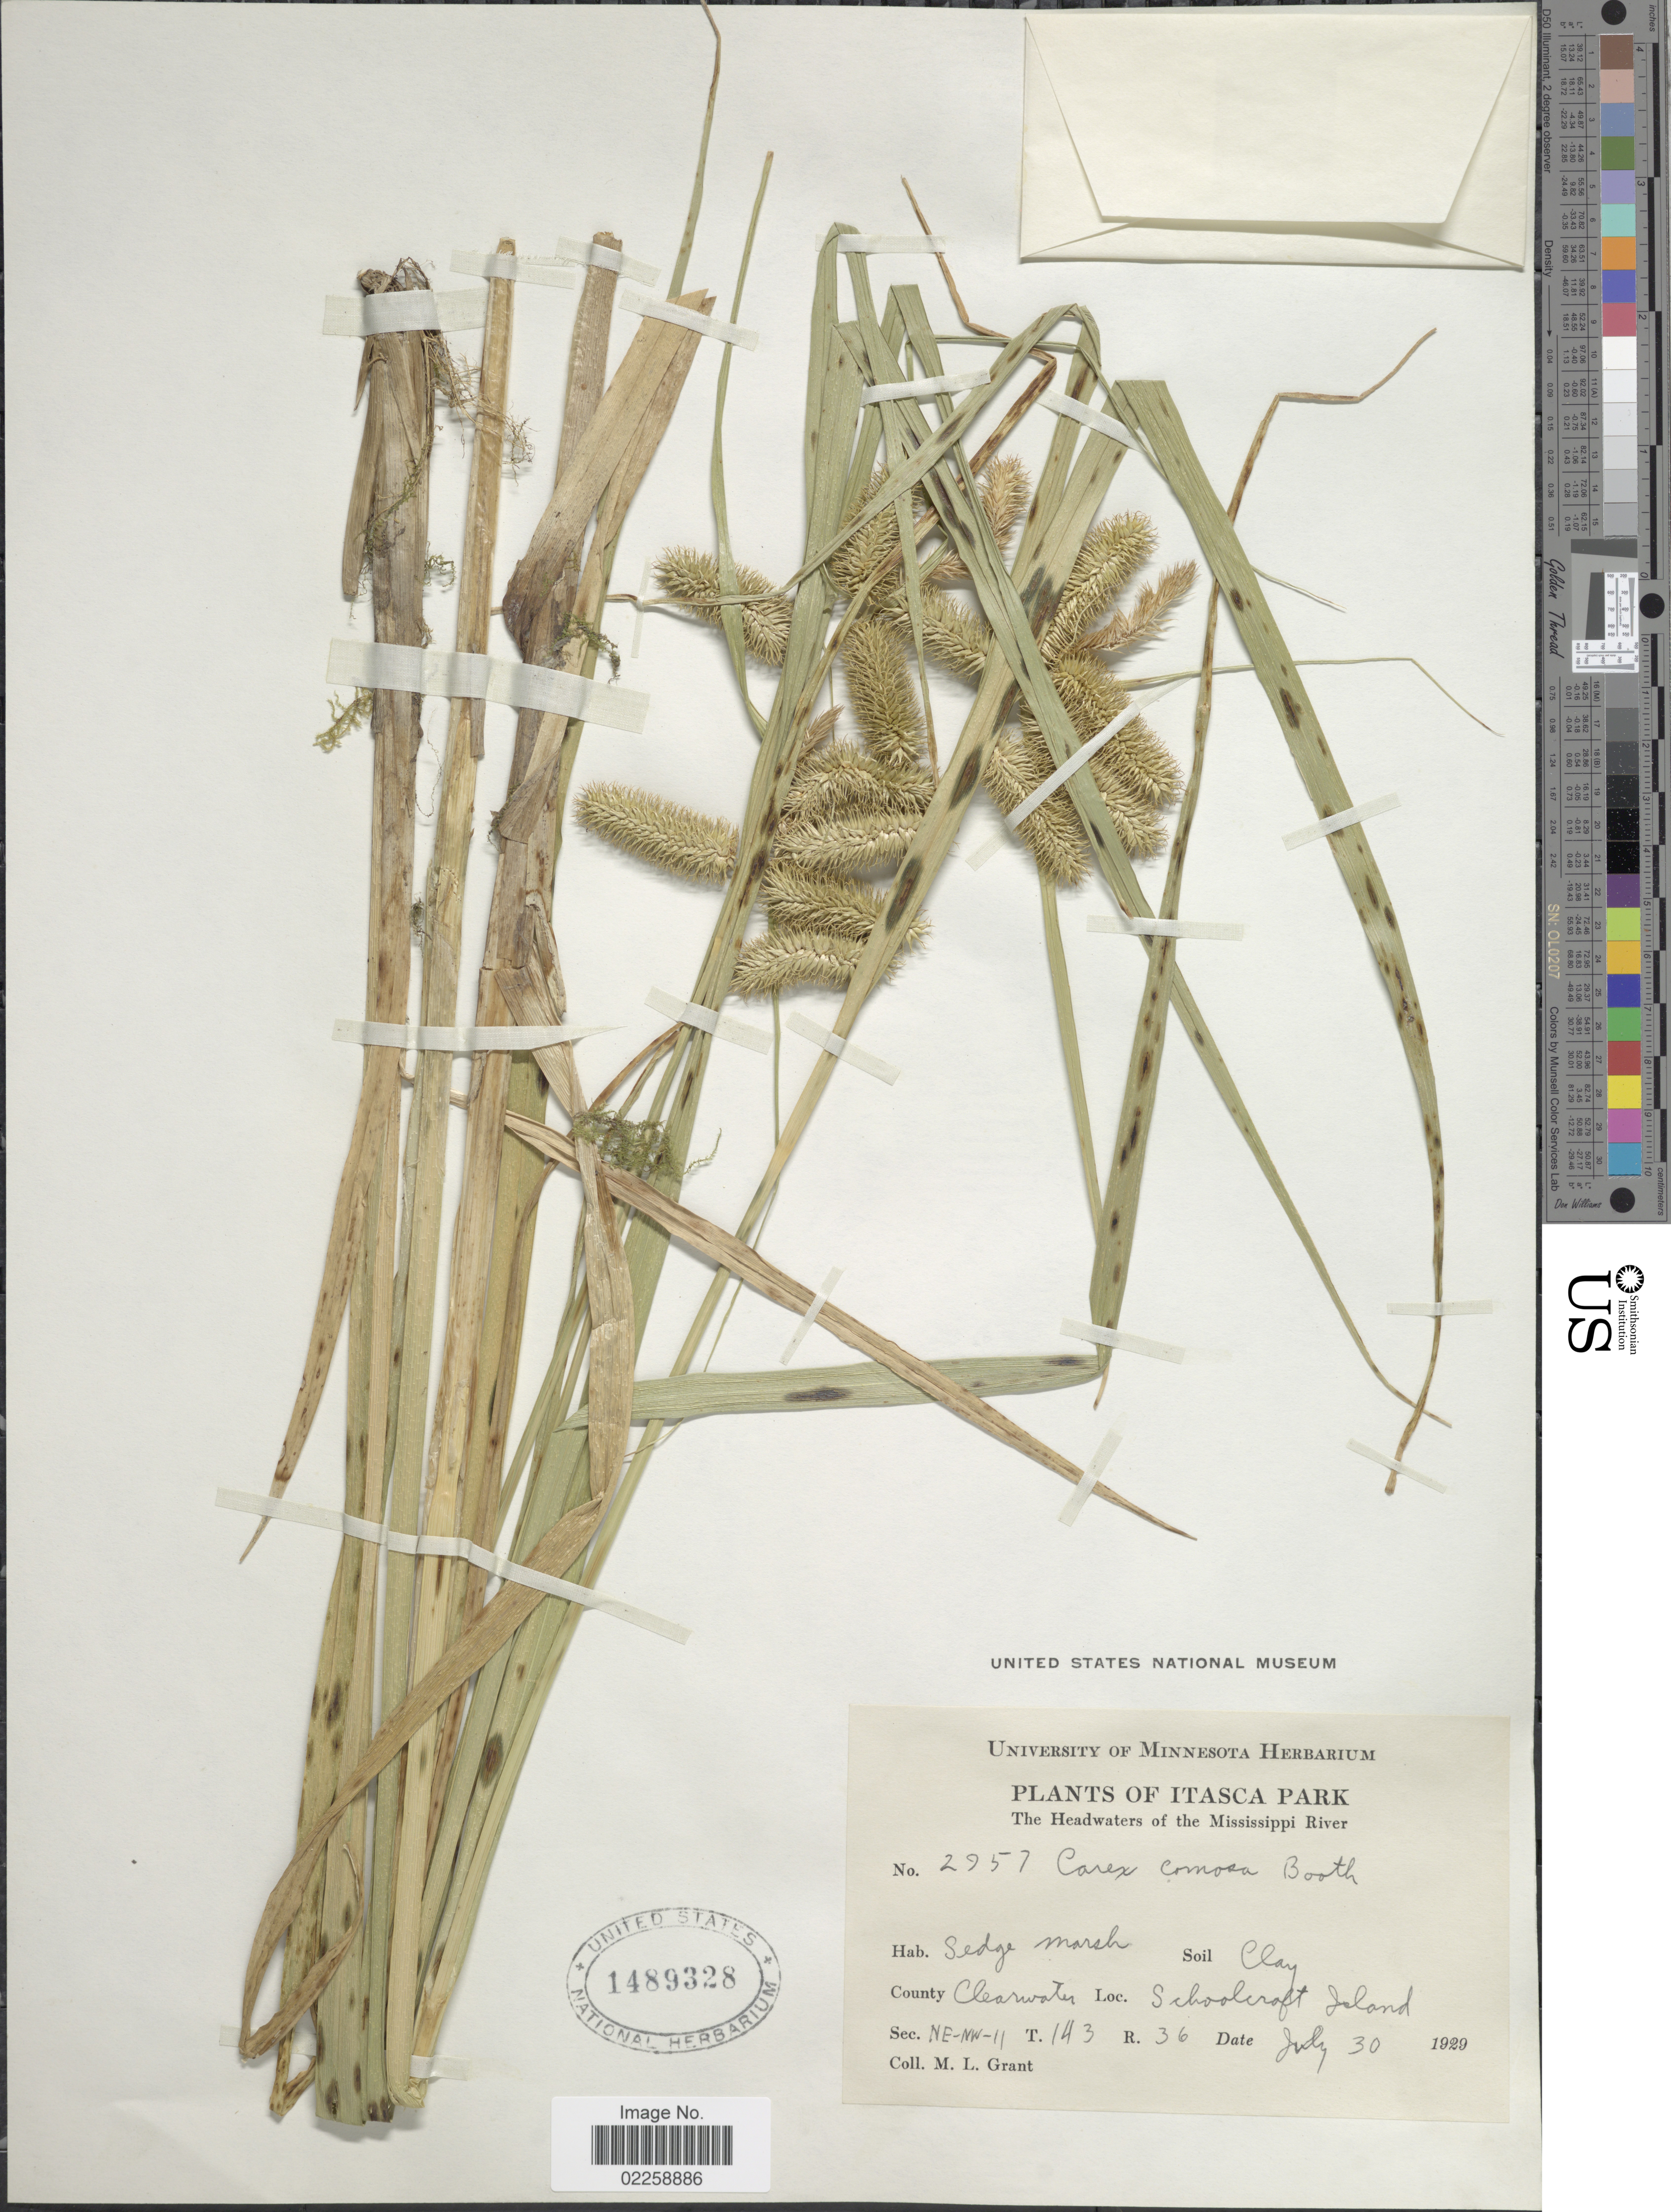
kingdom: Plantae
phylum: Tracheophyta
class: Liliopsida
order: Poales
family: Cyperaceae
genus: Carex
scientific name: Carex comosa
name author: Boott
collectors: M. L. Grant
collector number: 2957*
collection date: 1929-07-30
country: United States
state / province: Minnesota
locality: Itasca Park, The Headwaters of the Mississippi River, County Clearwater, Schoolcraft Island, NE-NW-11, T143 R36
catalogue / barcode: US 1489328